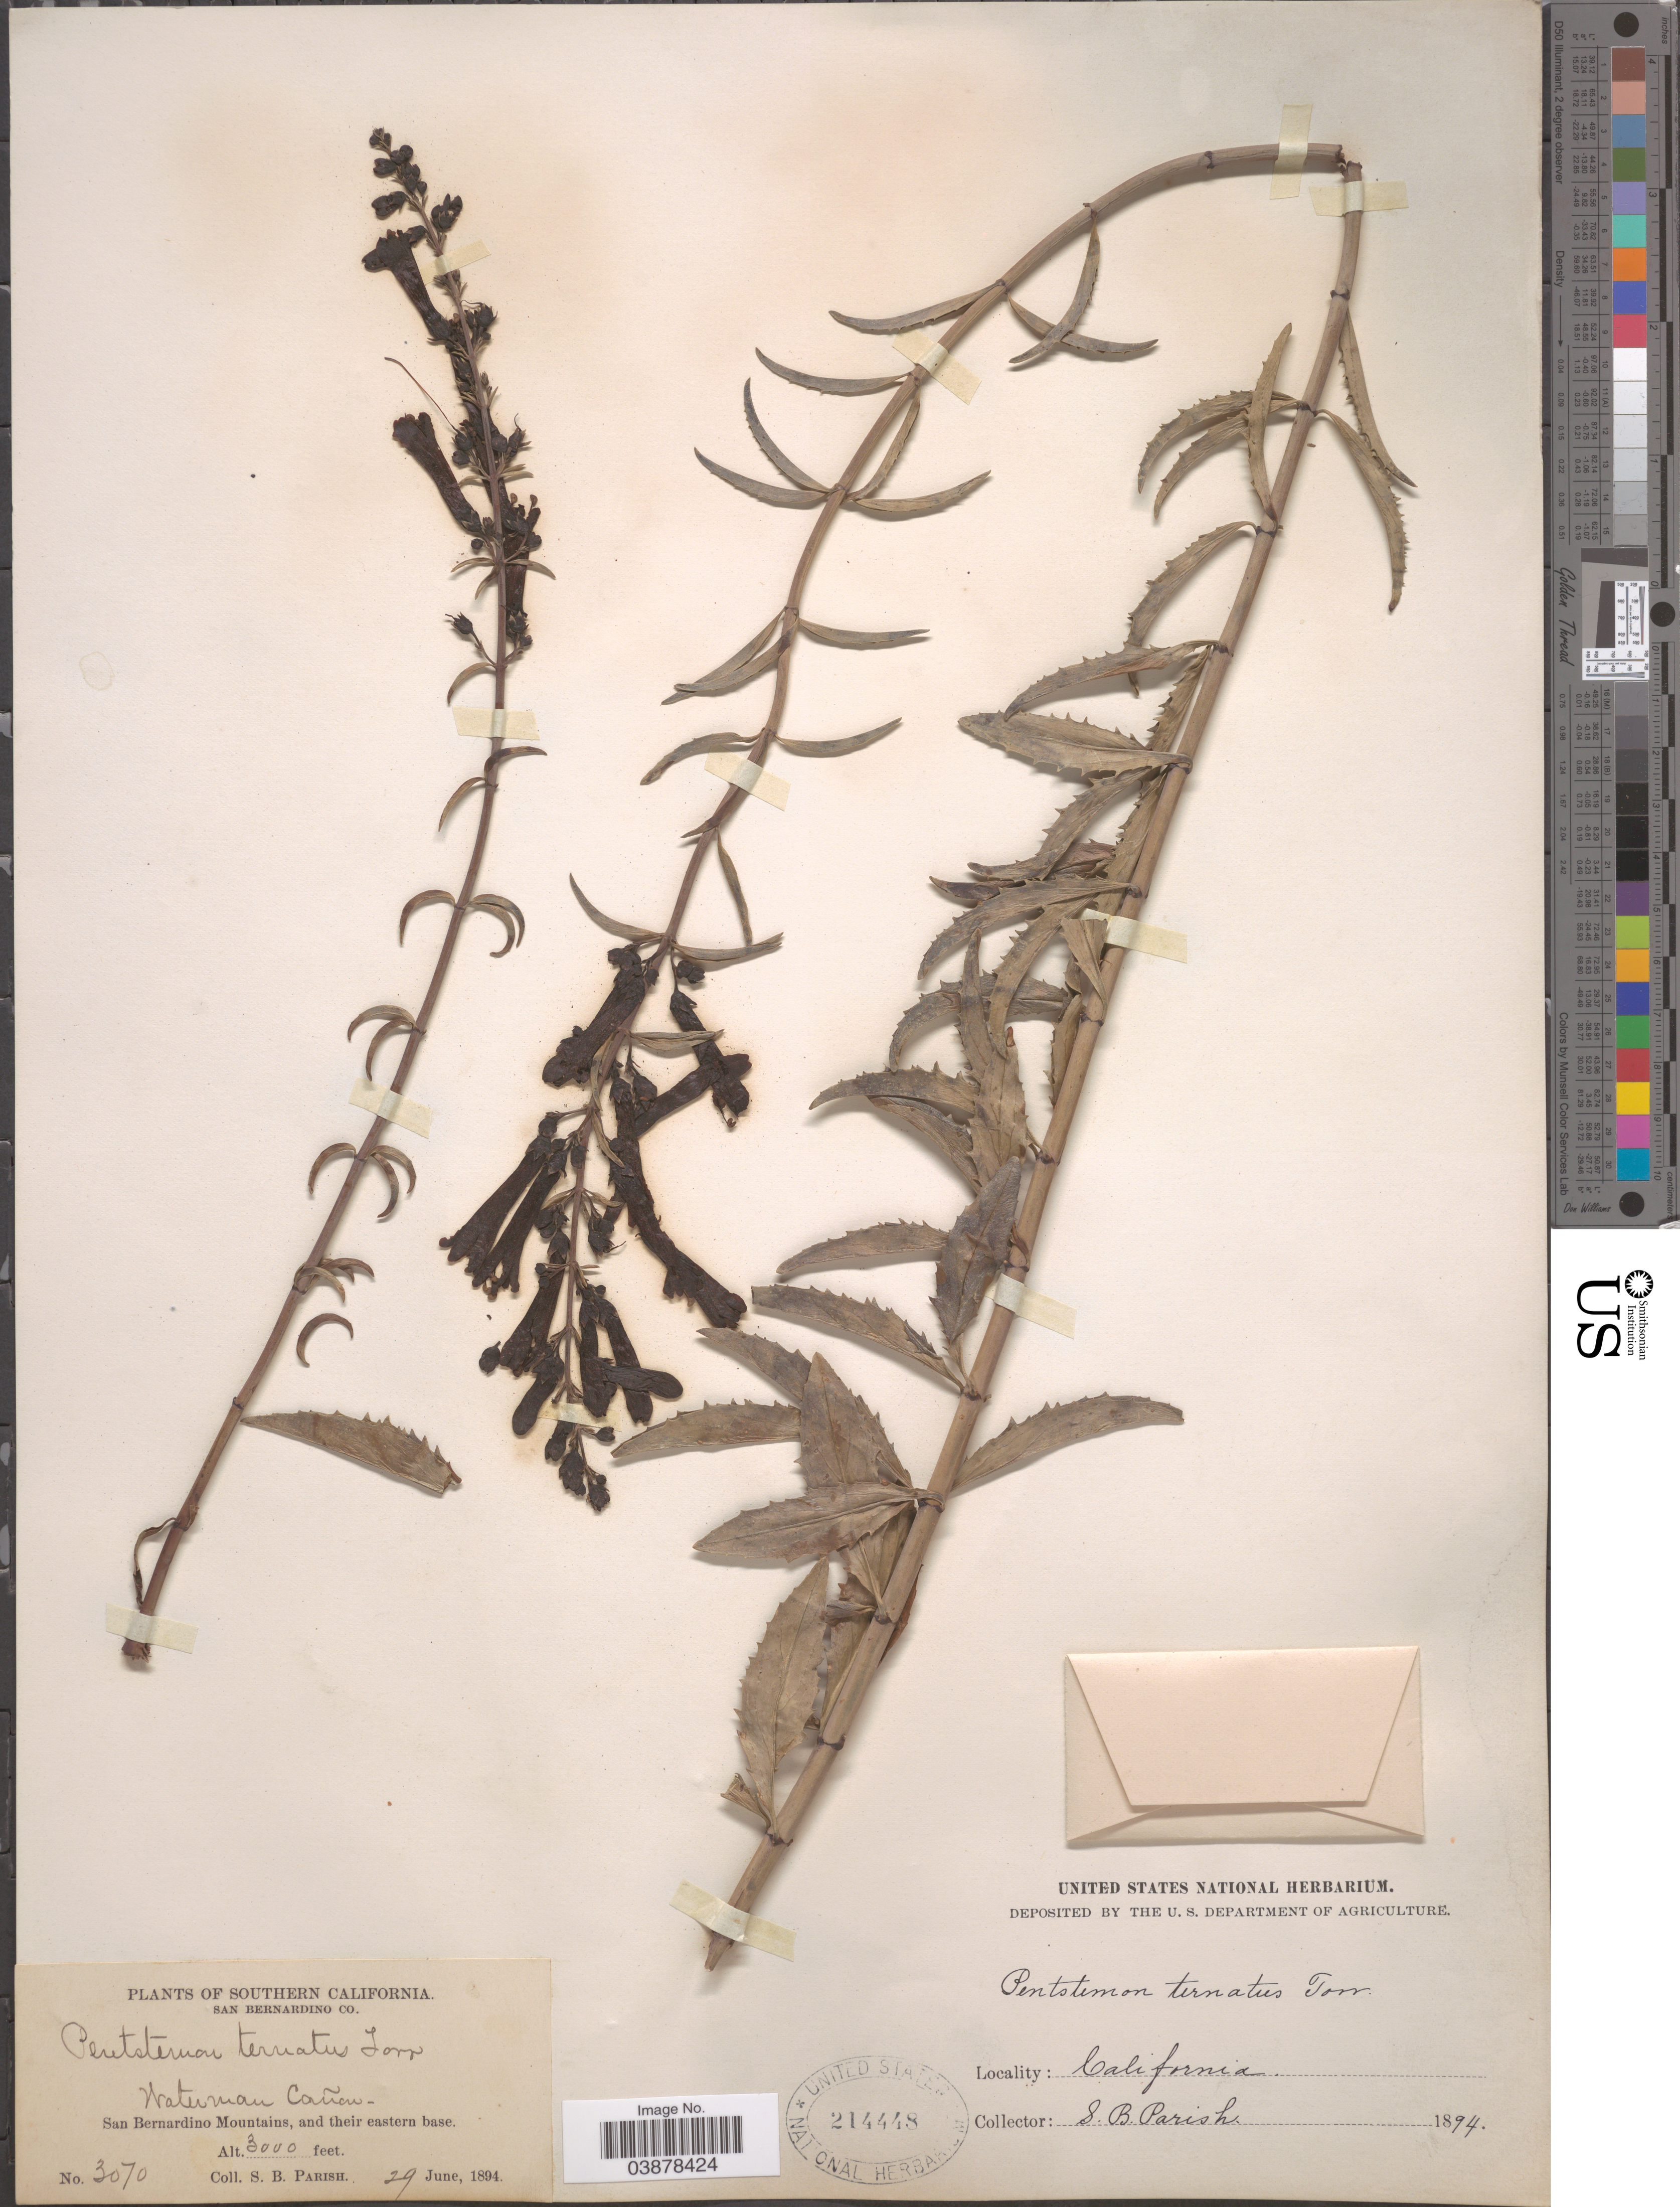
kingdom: Plantae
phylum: Tracheophyta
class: Magnoliopsida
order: Lamiales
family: Plantaginaceae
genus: Penstemon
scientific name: Penstemon ternatus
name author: Torr. ex A. Gray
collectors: S. B. Parish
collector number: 3070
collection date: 1894-06-29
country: United States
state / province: California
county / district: San Bernardino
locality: Southern California. San Bernardino Co. Waterman Cañon. San Bernardino Mountains, and their eastern base.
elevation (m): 914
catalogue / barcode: US 214448